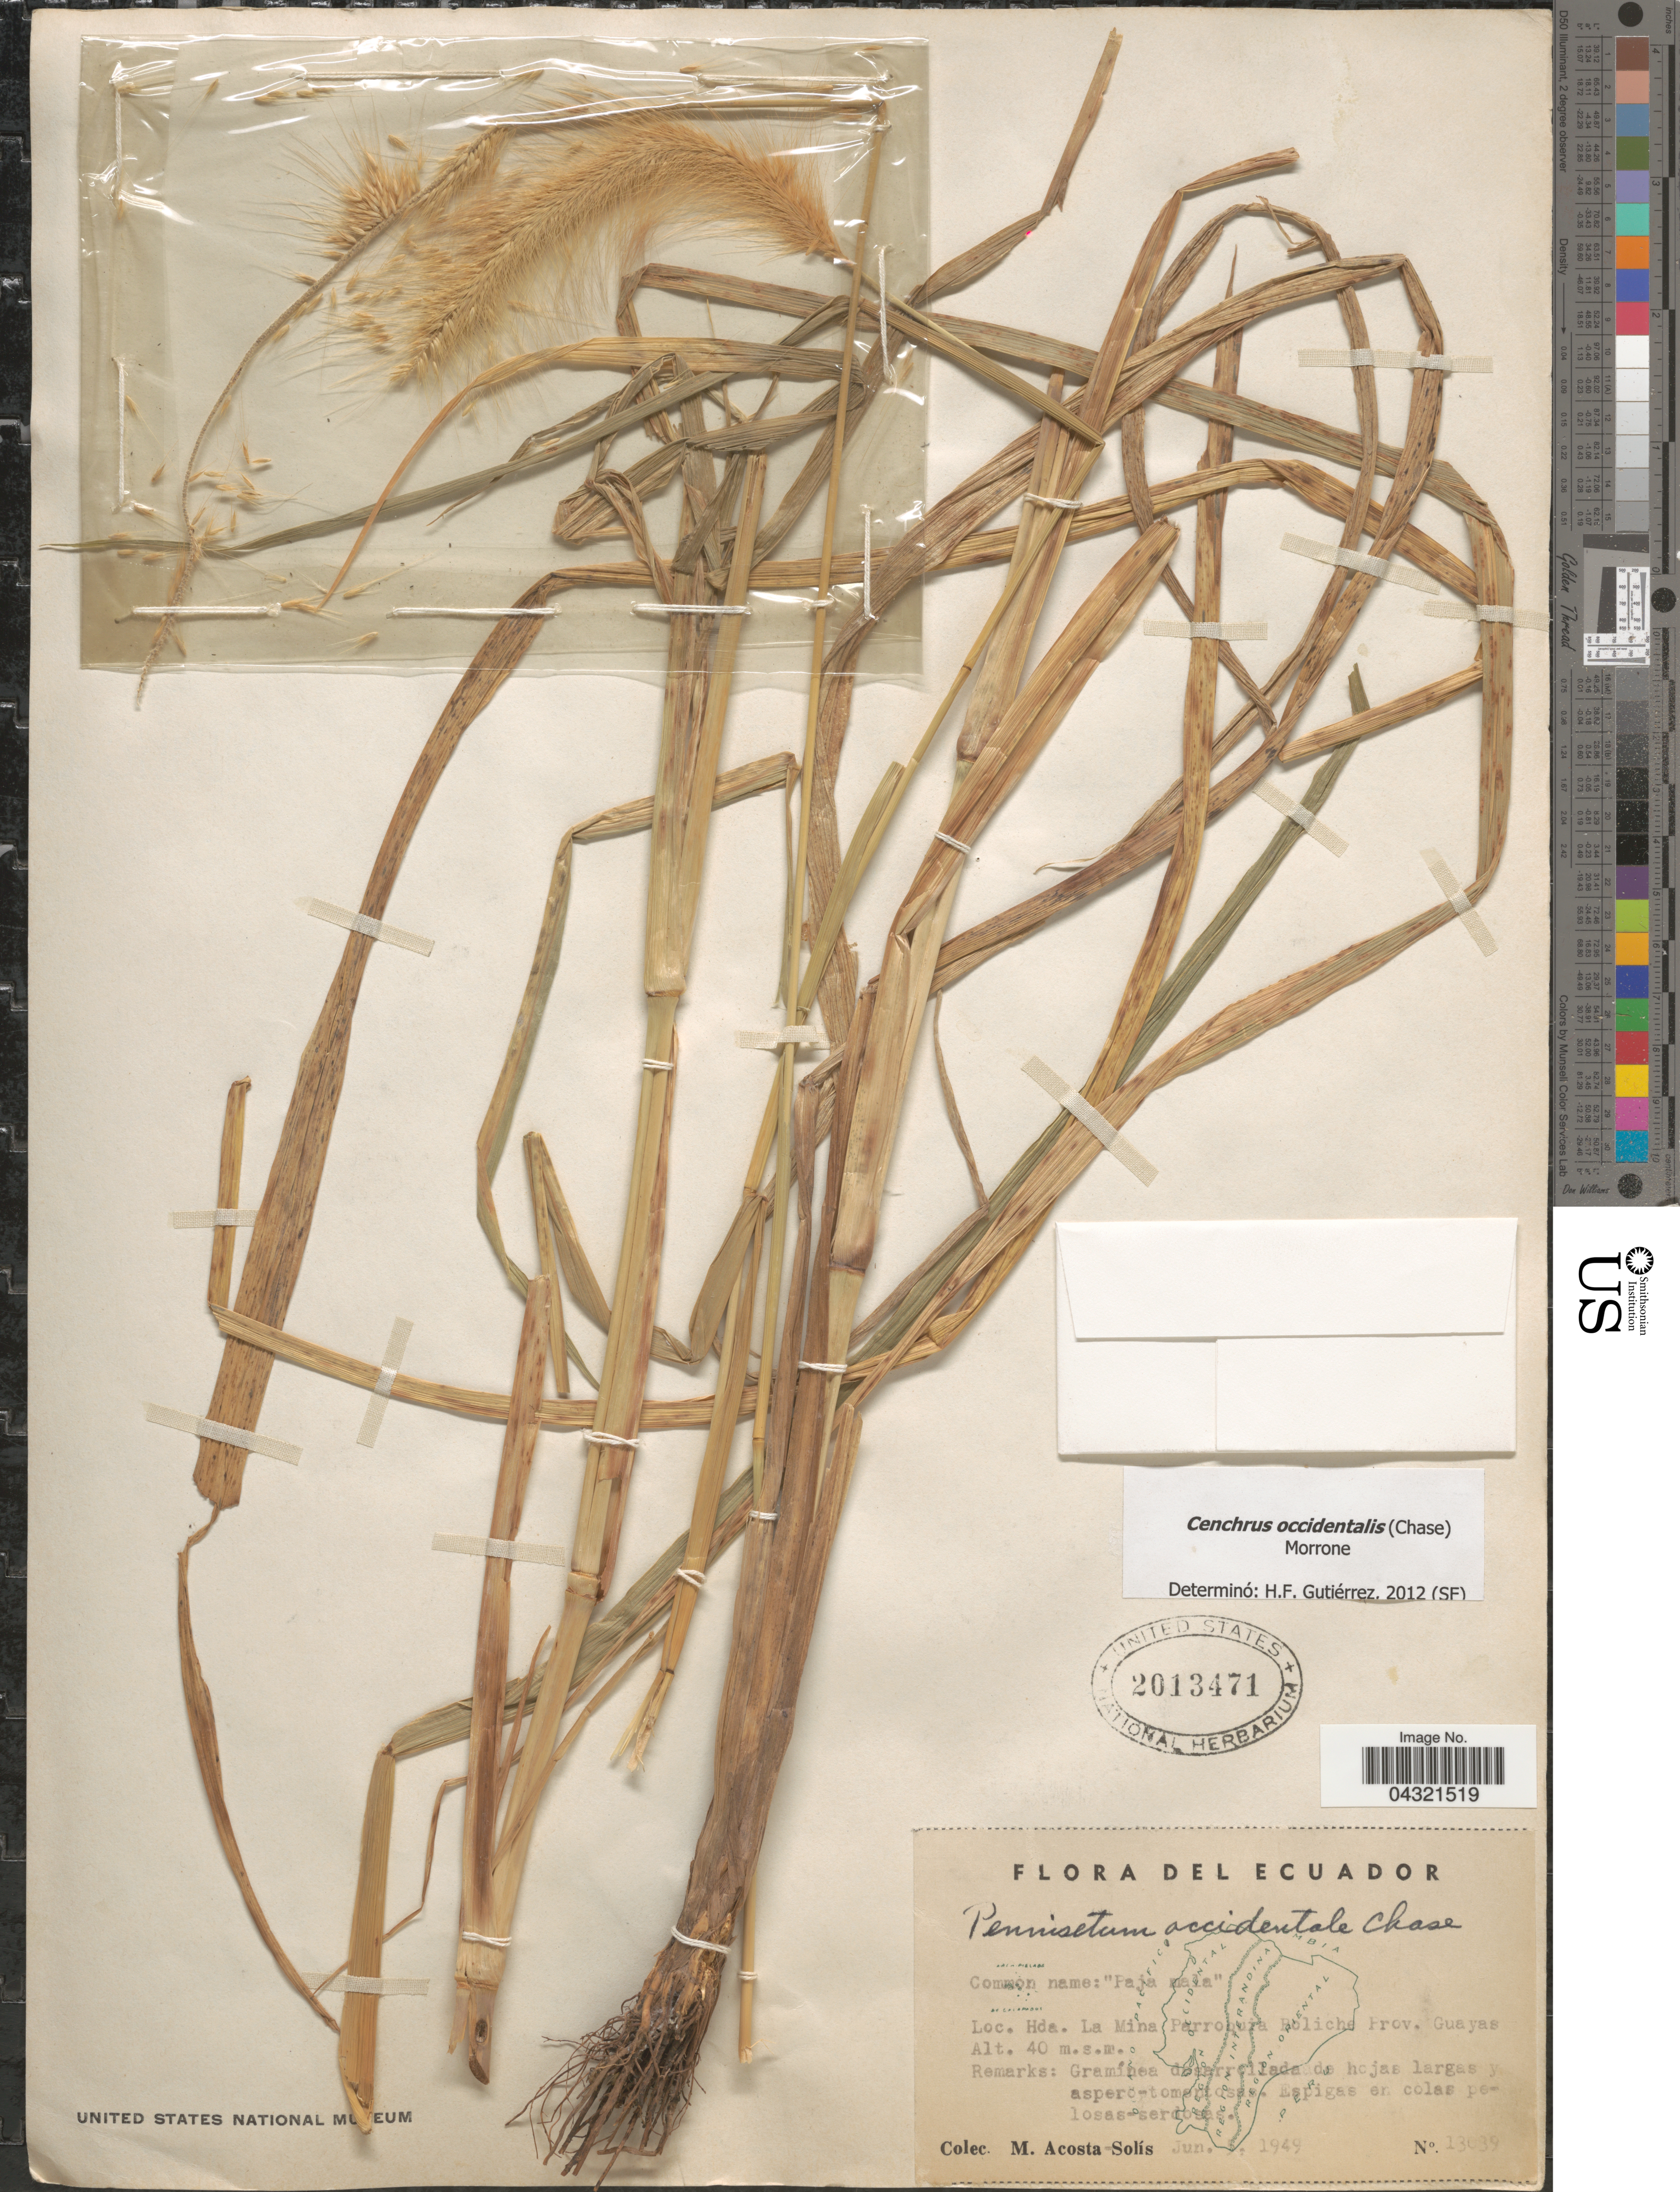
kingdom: Plantae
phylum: Tracheophyta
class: Liliopsida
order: Poales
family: Poaceae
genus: Cenchrus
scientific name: Cenchrus occidentalis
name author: (Chase) Morrone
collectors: M. Acosta Solis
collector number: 13039*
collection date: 1949-06-05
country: Ecuador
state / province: Guayas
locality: Hda. La Mina Parrobura Boliche.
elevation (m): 40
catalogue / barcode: US 2013471